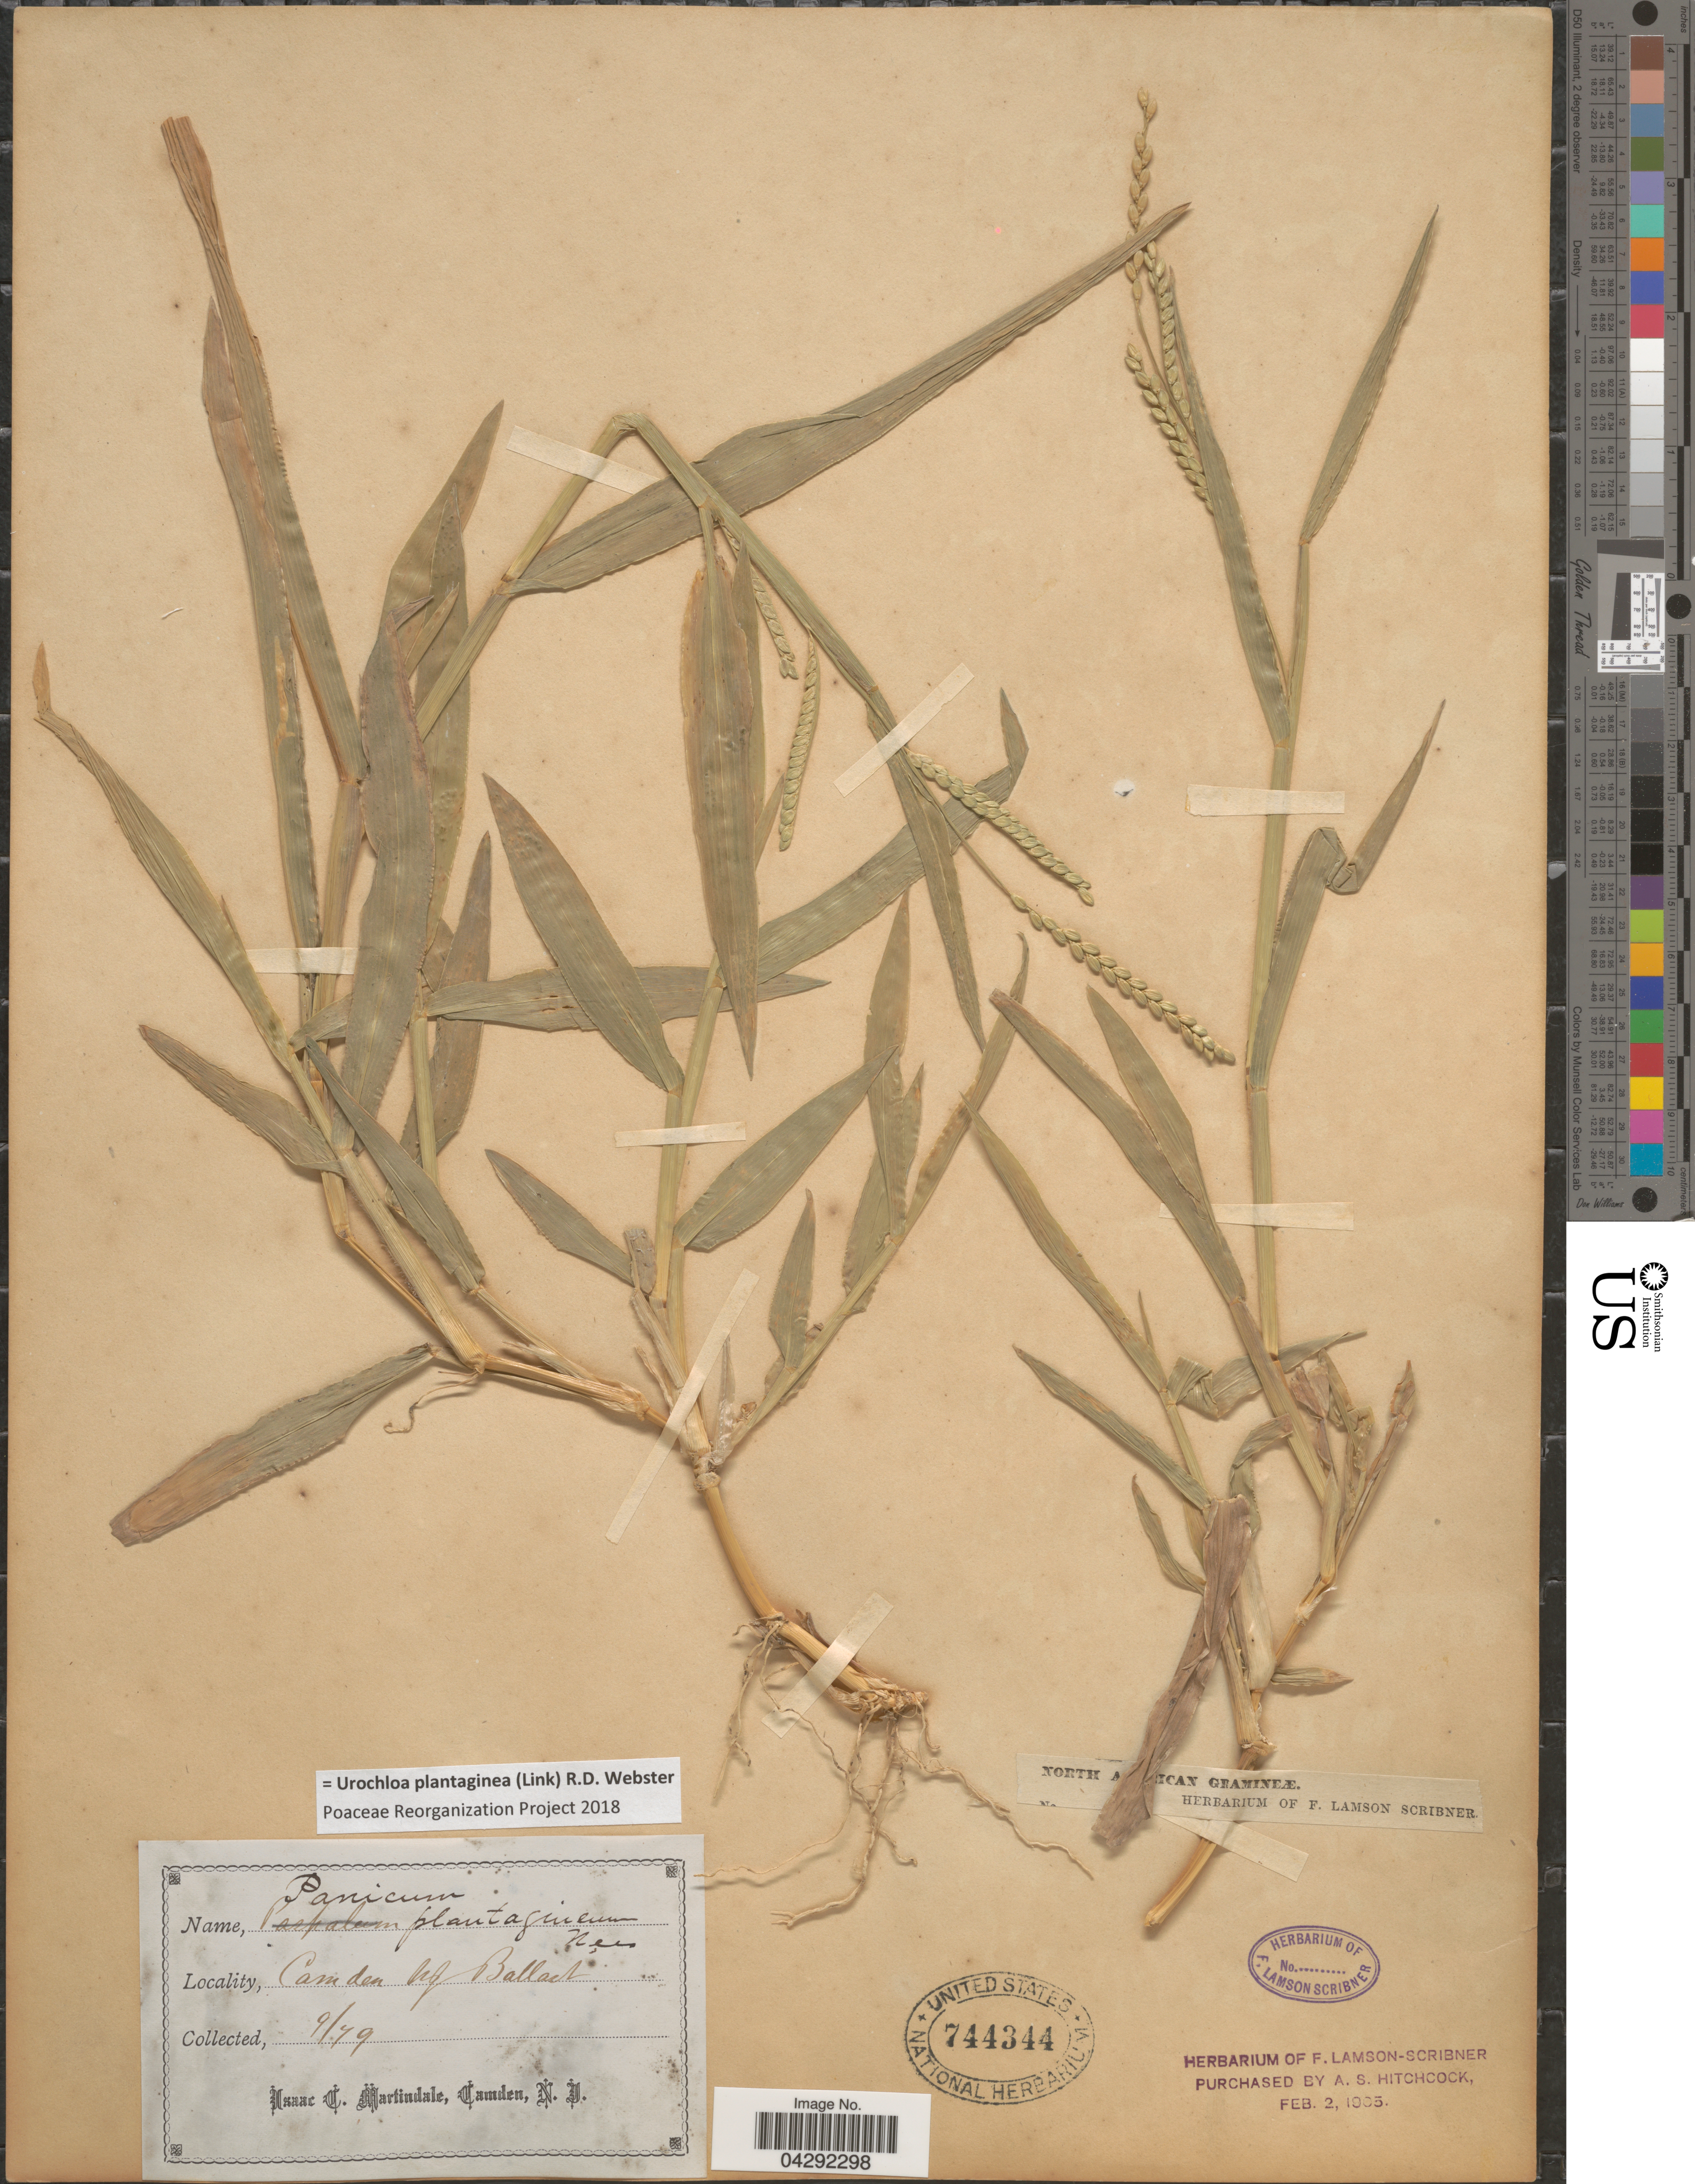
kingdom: Plantae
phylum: Tracheophyta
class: Liliopsida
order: Poales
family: Poaceae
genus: Urochloa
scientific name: Urochloa plantaginea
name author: (Link) R.D. Webster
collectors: I. C. Martindale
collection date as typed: Transcribed d/m/y: /9/79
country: United States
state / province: New Jersey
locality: Camden Ballast.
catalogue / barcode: US 744344